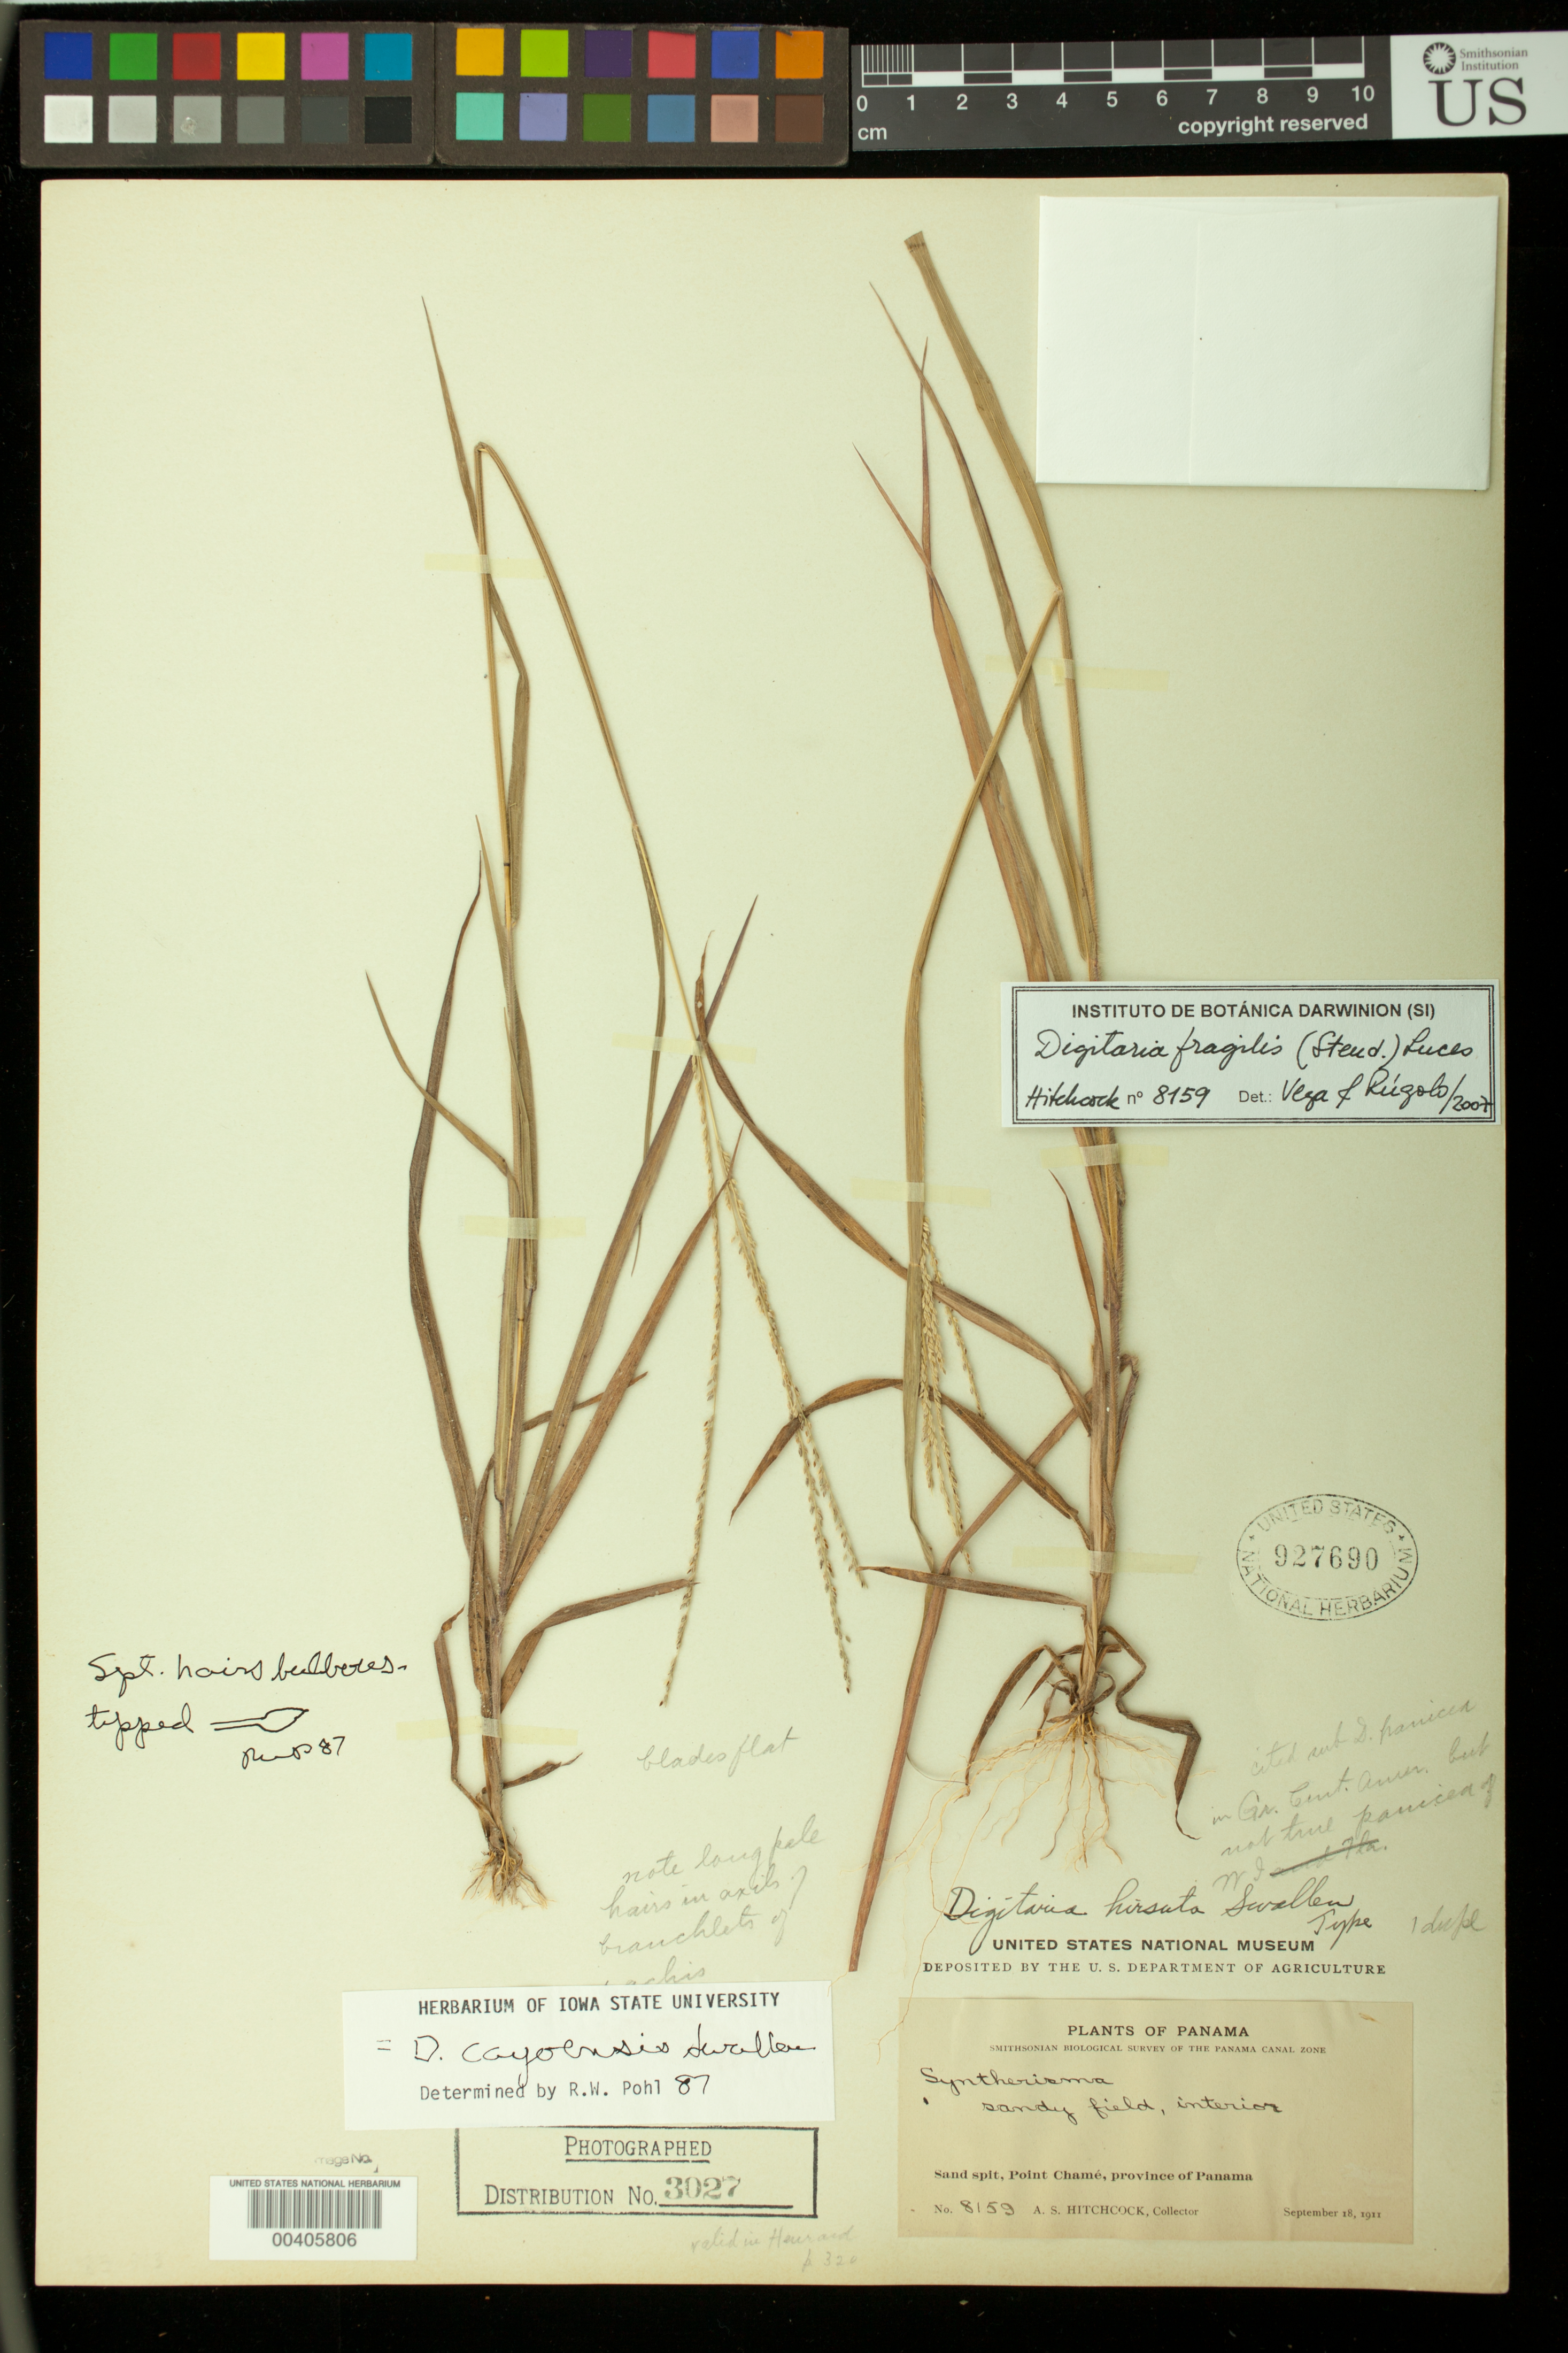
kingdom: Plantae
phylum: Tracheophyta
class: Liliopsida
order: Poales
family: Poaceae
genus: Digitaria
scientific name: Digitaria hirsuta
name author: Swallen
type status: Holotype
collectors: A. S. Hitchcock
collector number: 8159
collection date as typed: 18 Sep 1911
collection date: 1911-09-18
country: Panama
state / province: Panamá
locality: Point Chame sand spit.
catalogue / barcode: US 927690